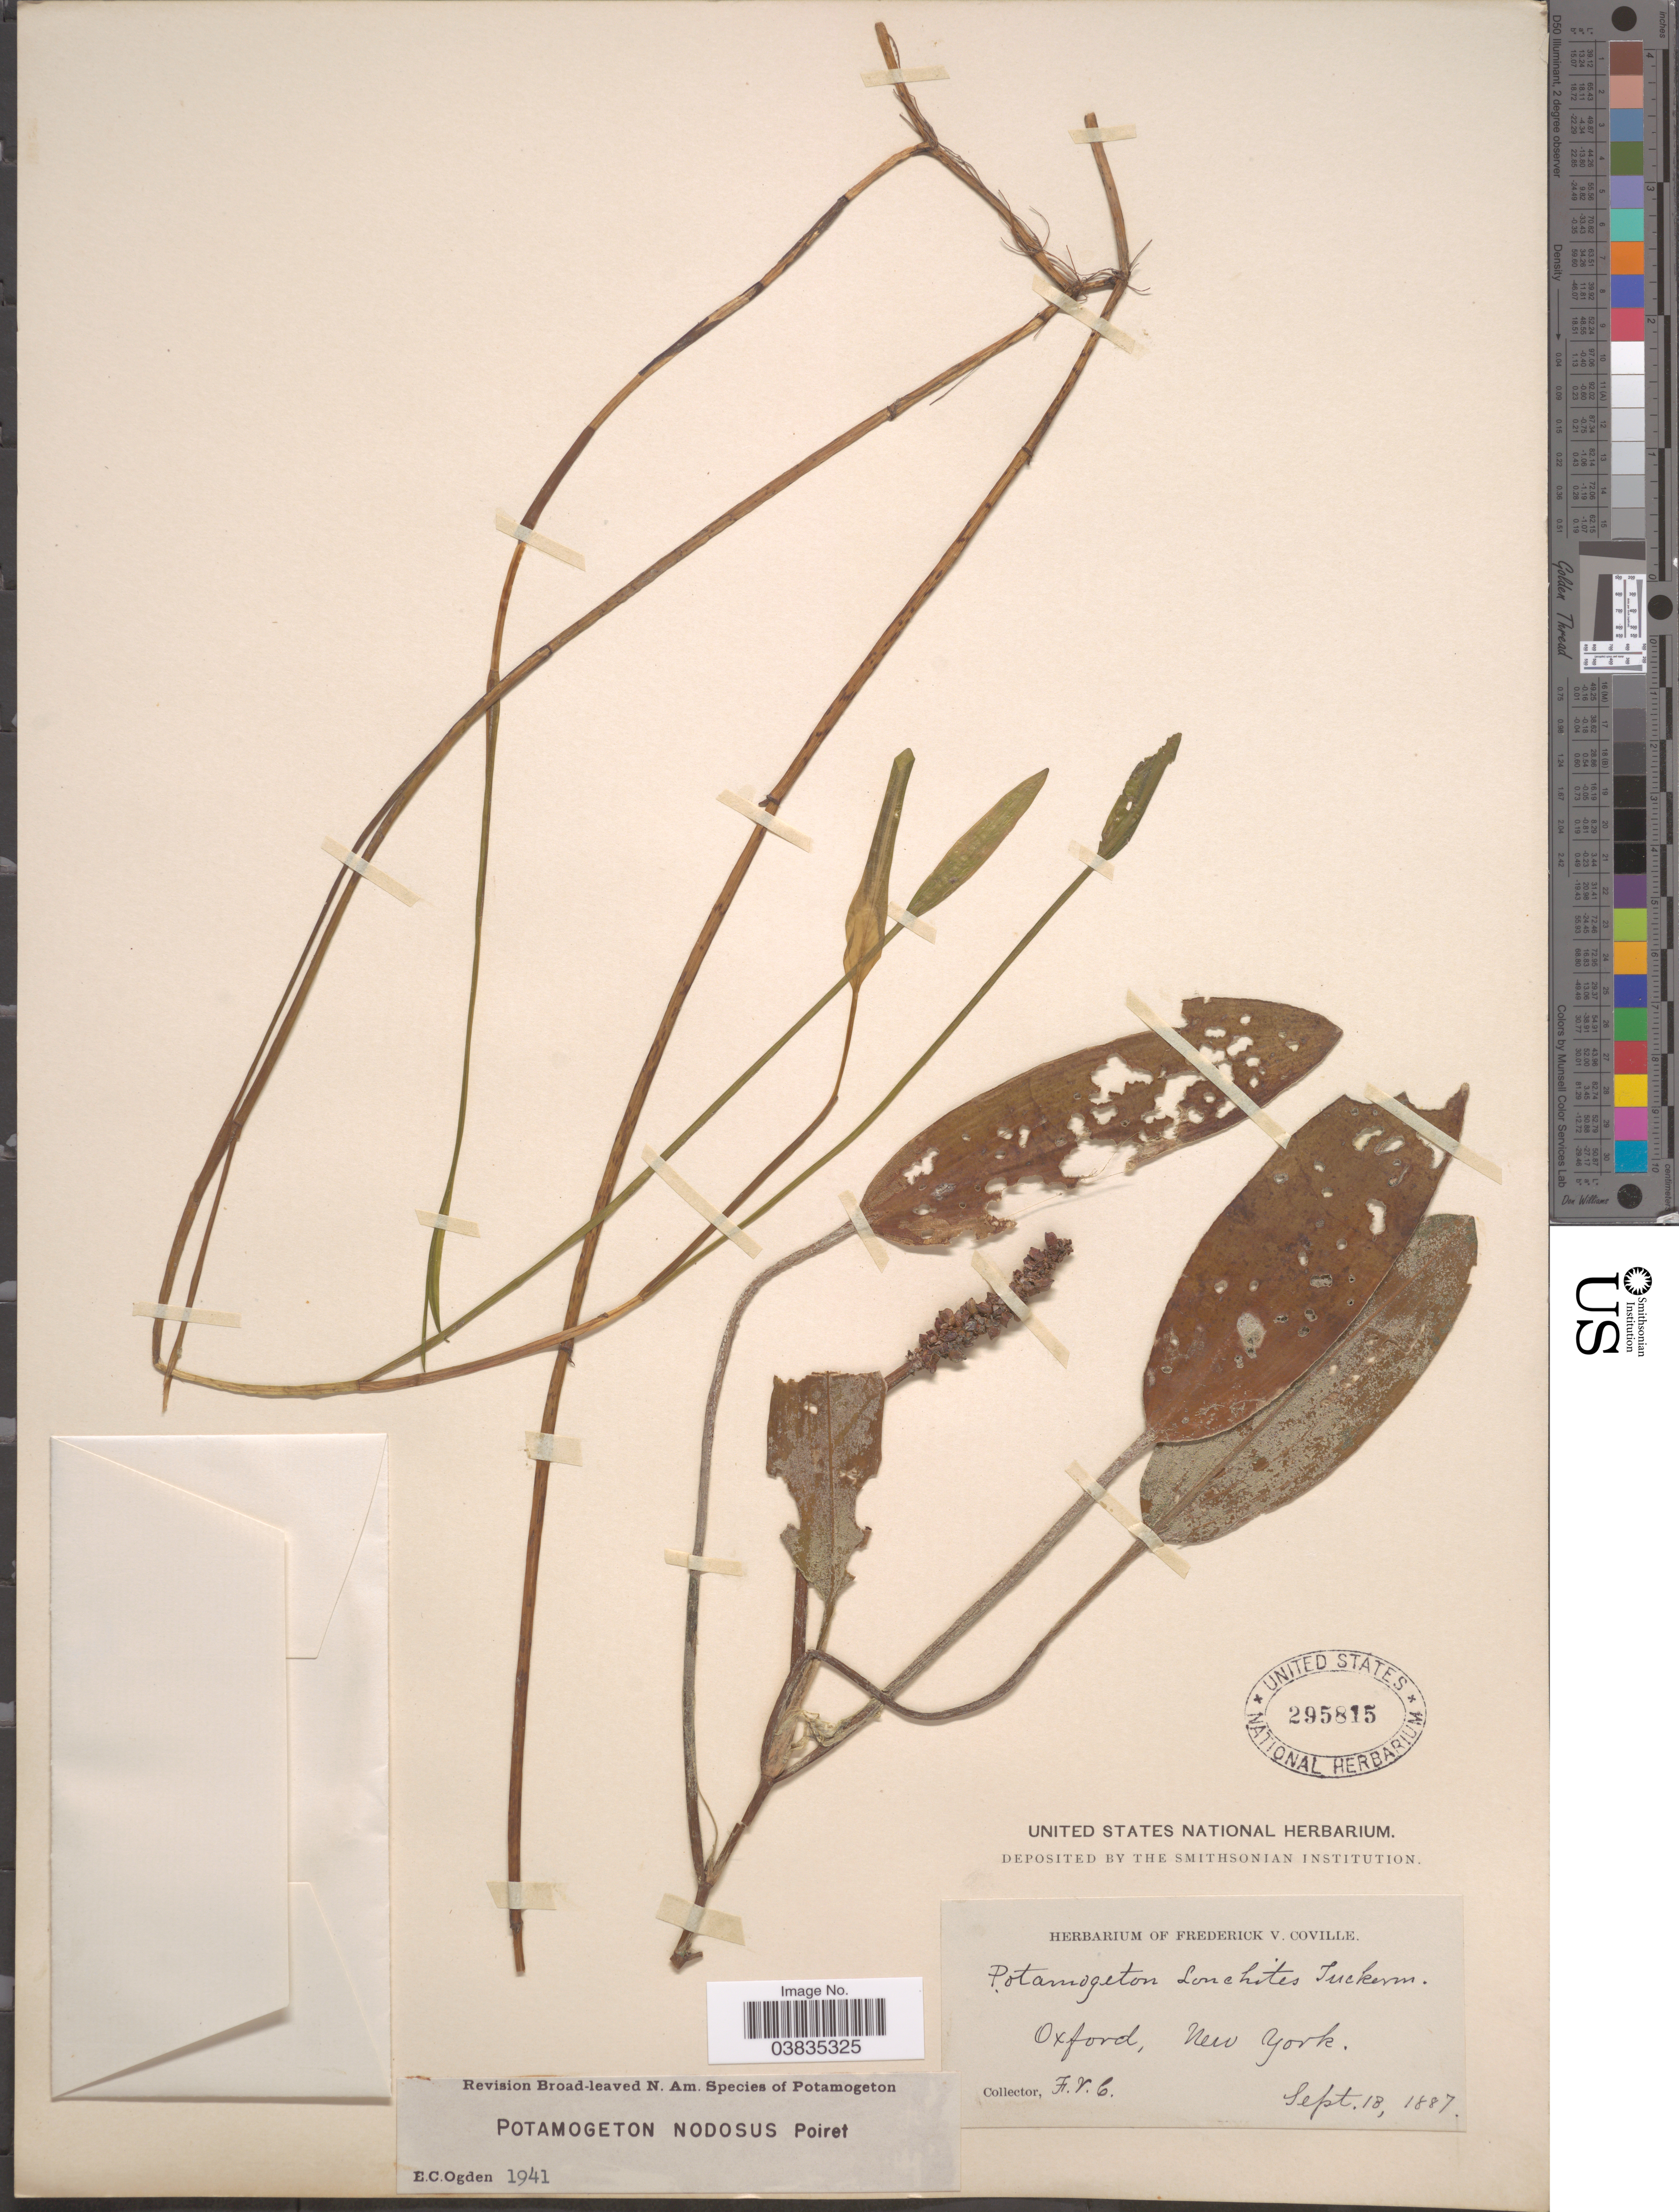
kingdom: Plantae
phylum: Tracheophyta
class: Liliopsida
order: Alismatales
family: Potamogetonaceae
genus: Potamogeton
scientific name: Potamogeton nodosus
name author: Poir.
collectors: F. V. Coville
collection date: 1887-09-18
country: United States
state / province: New York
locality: Oxford.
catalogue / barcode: US 295815